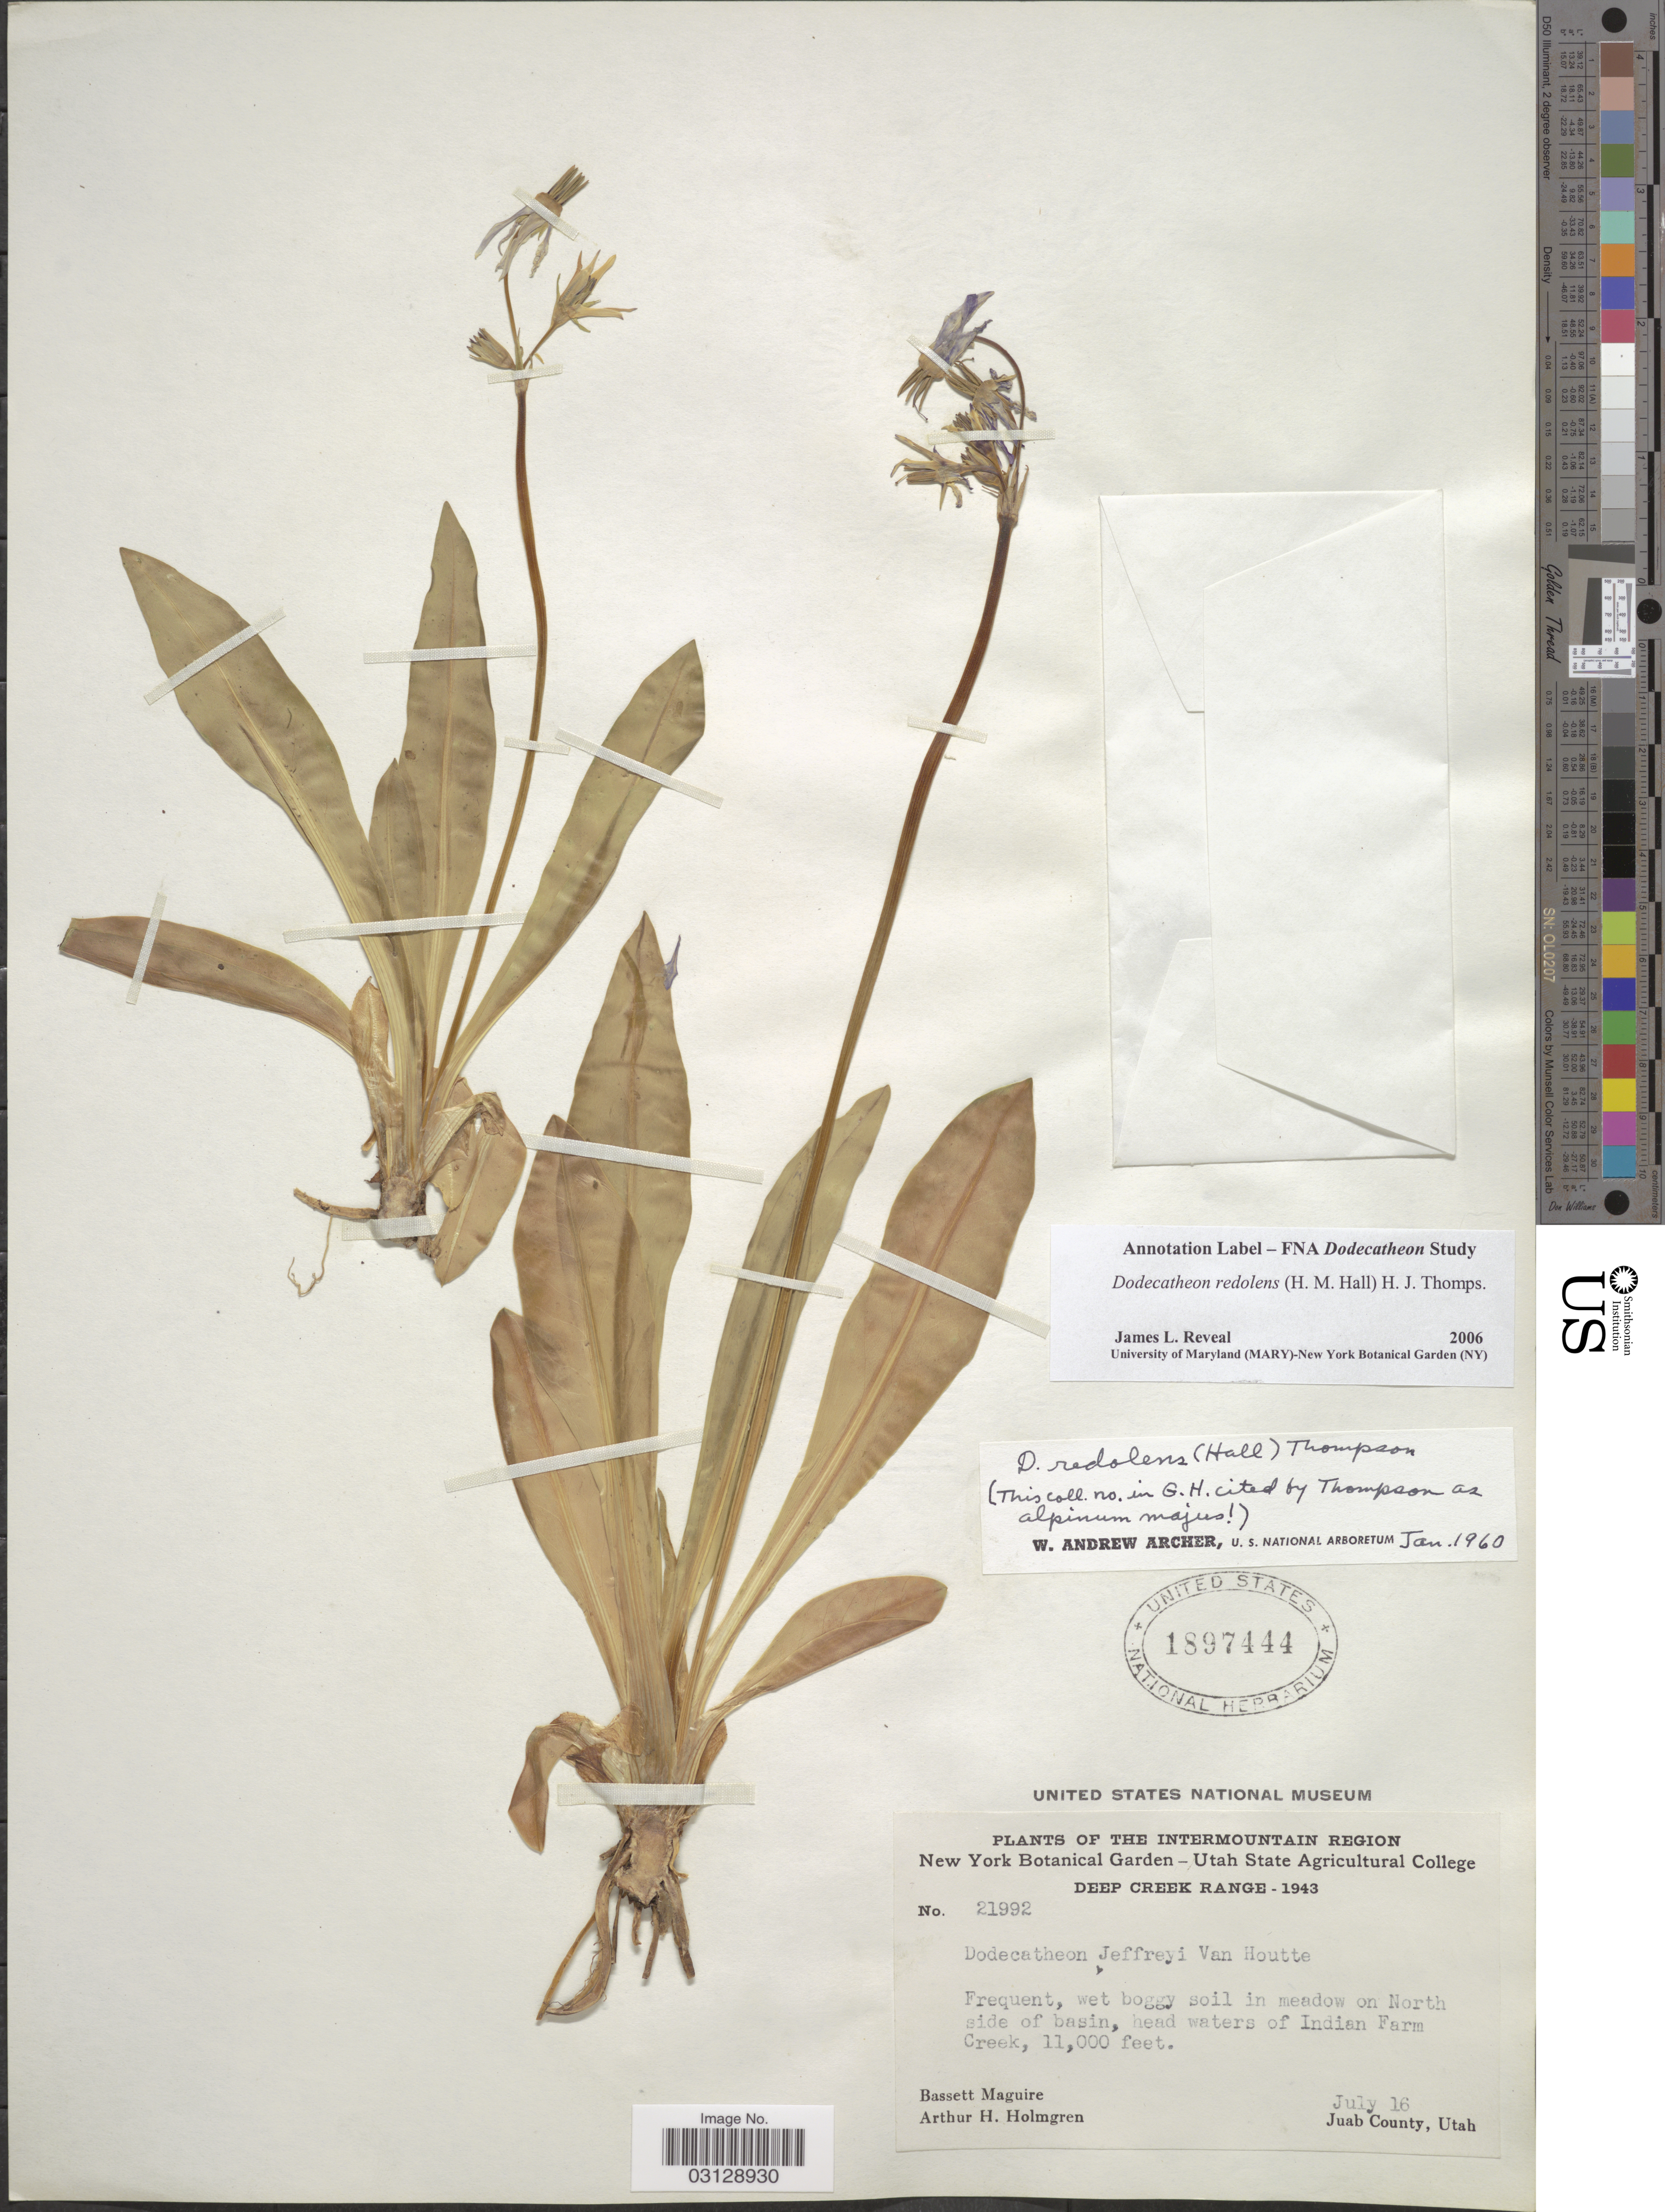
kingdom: Plantae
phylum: Tracheophyta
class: Magnoliopsida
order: Ericales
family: Primulaceae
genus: Dodecatheon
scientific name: Dodecatheon redolens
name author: (H.M. Hall) H.J. Thomps.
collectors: B. Maguire & A. H. Holmgren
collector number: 21992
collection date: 1943-07-16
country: United States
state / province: Utah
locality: The Intermountain Region. Deep Creek Range. Wet boggy soil in meadow on North side of basin, head waters of Indian Farm Creek. Juab County.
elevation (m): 3353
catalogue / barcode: US 1897444